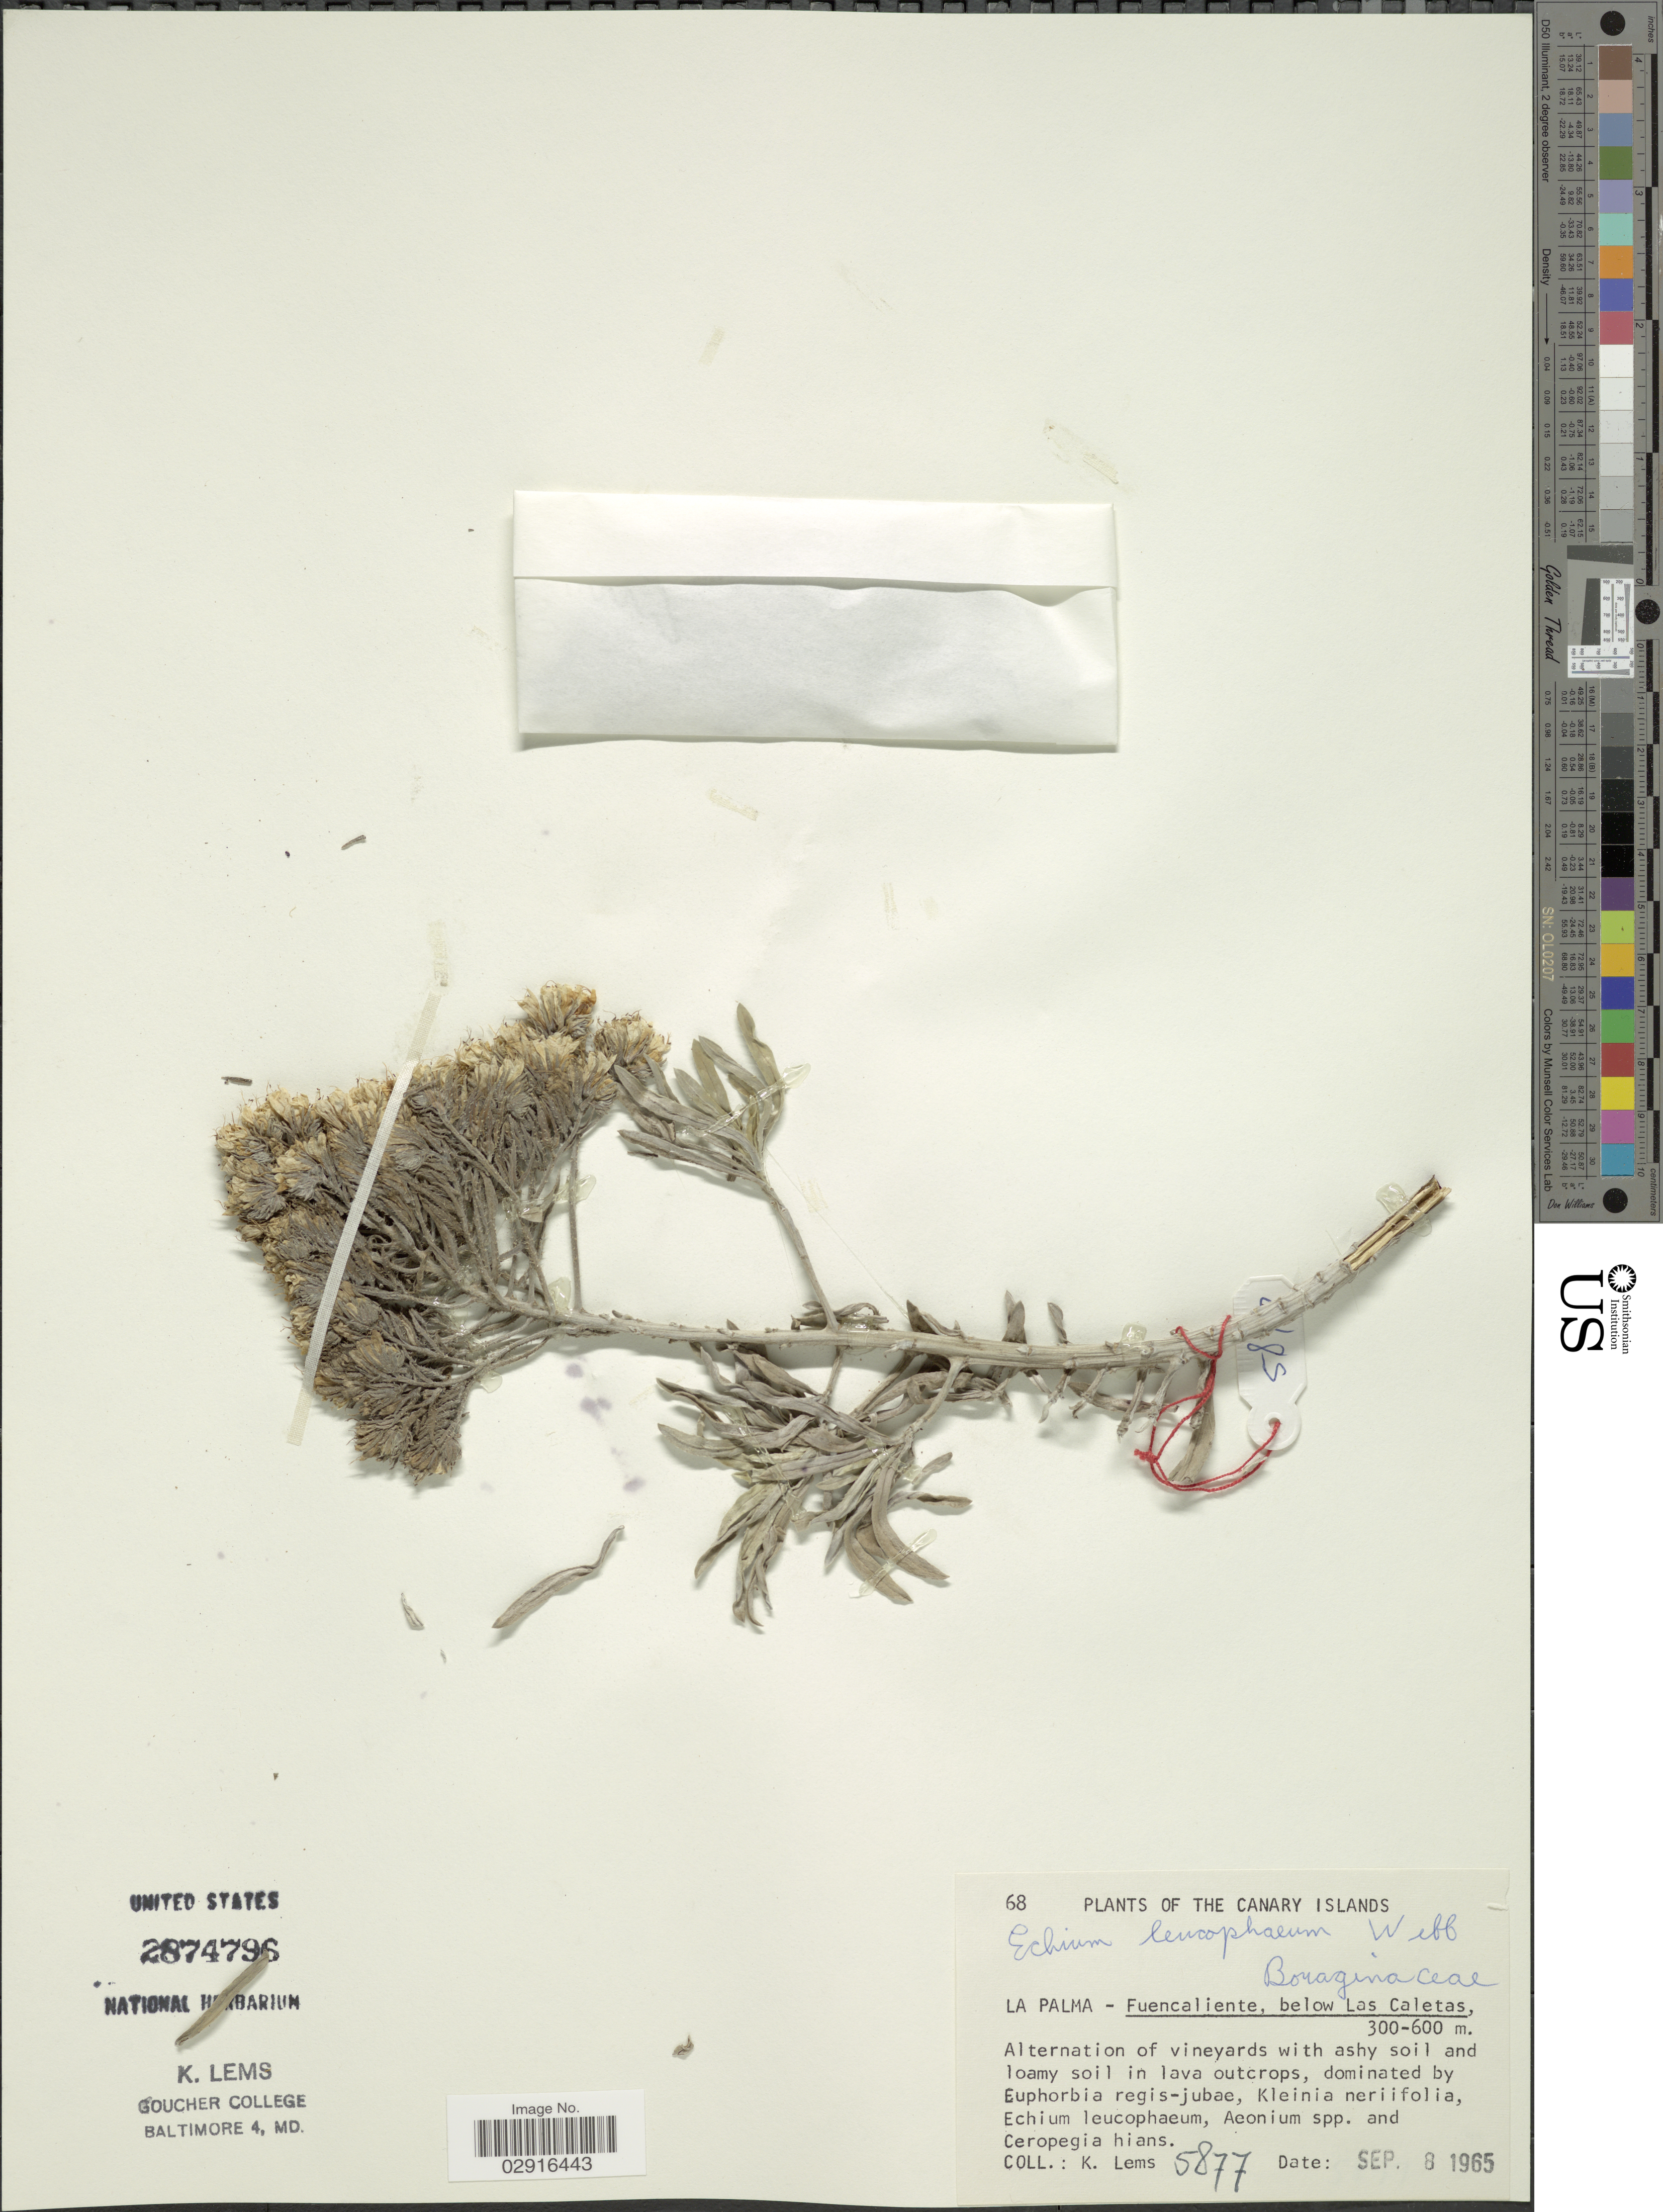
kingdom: Plantae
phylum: Tracheophyta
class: Magnoliopsida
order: Boraginales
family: Boraginaceae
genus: Echium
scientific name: Echium leucophaeum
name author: D.A. Webb ex Sprague & Hutch.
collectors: K. Lems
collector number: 5877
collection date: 1965-09-08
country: Spain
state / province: Canarias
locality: Canary Islands. La Palma - Fuencaliente, below Las Caletas.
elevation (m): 300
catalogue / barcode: US 2874796